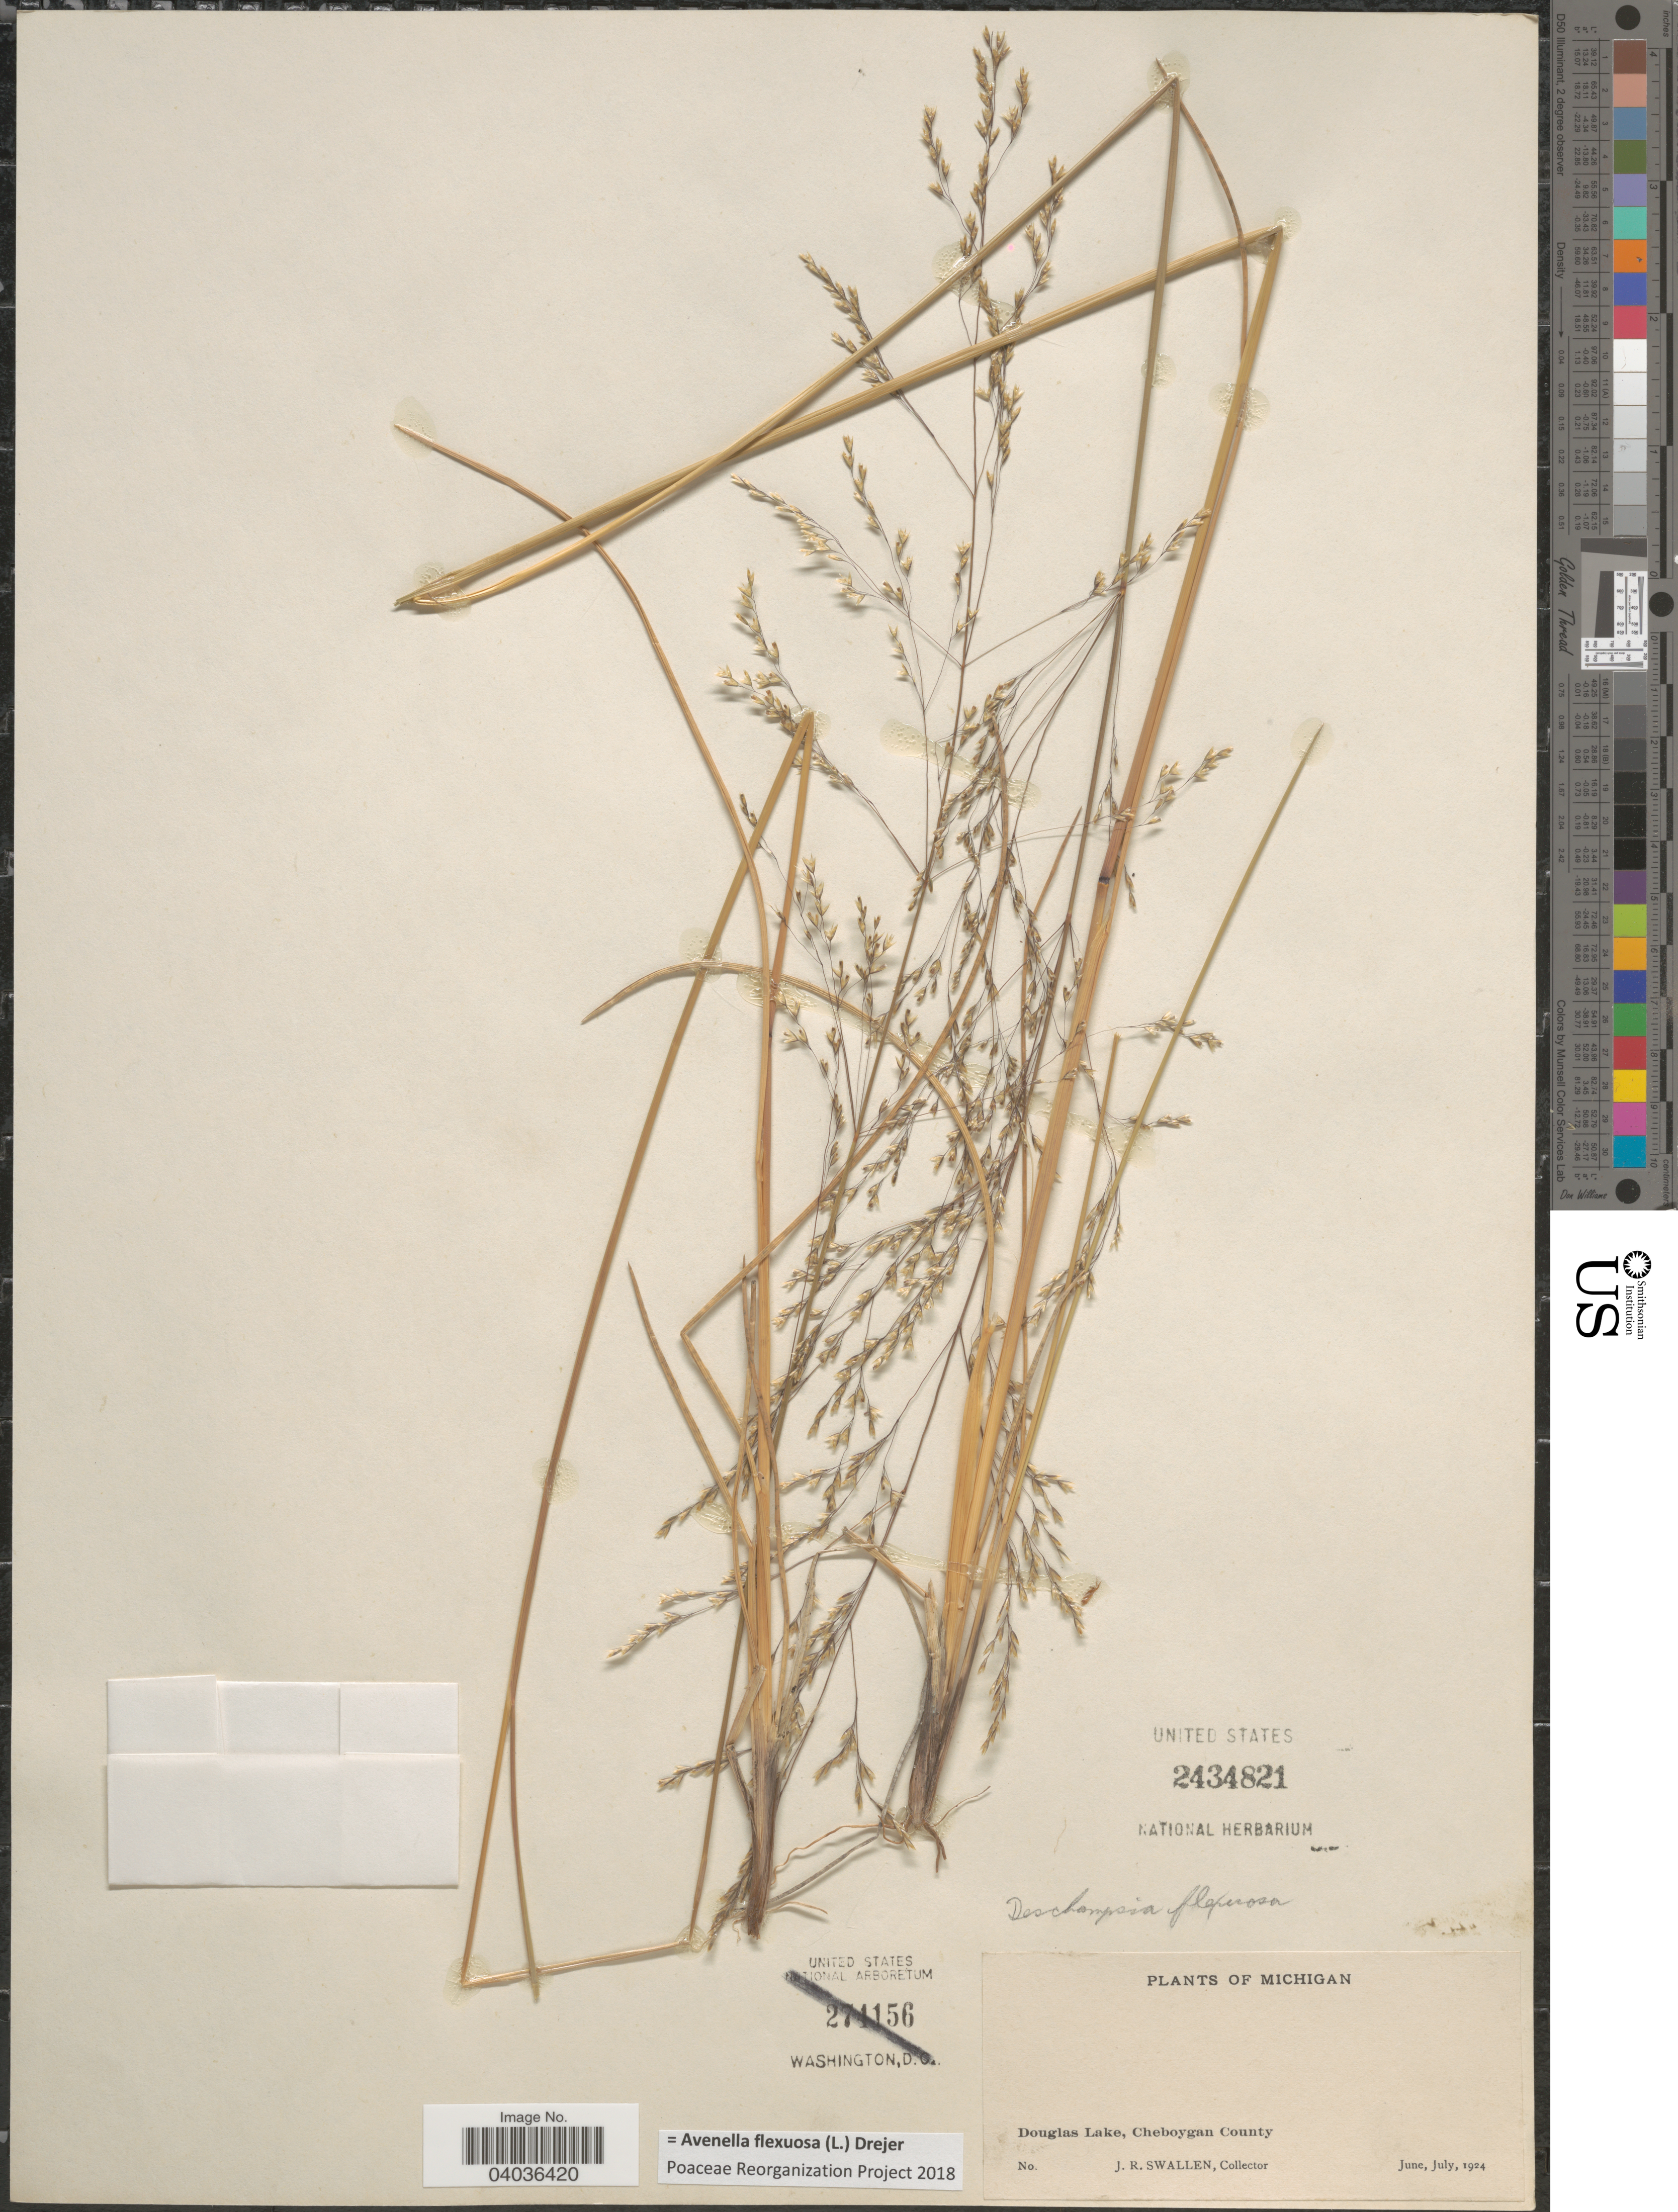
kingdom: Plantae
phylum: Tracheophyta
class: Liliopsida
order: Poales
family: Poaceae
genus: Avenella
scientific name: Avenella flexuosa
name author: (L.) Drejer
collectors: J. R. Swallen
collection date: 1924-06/1924-07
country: United States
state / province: Michigan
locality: Douglas Lake, Cheboygan County.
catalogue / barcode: US 2434821